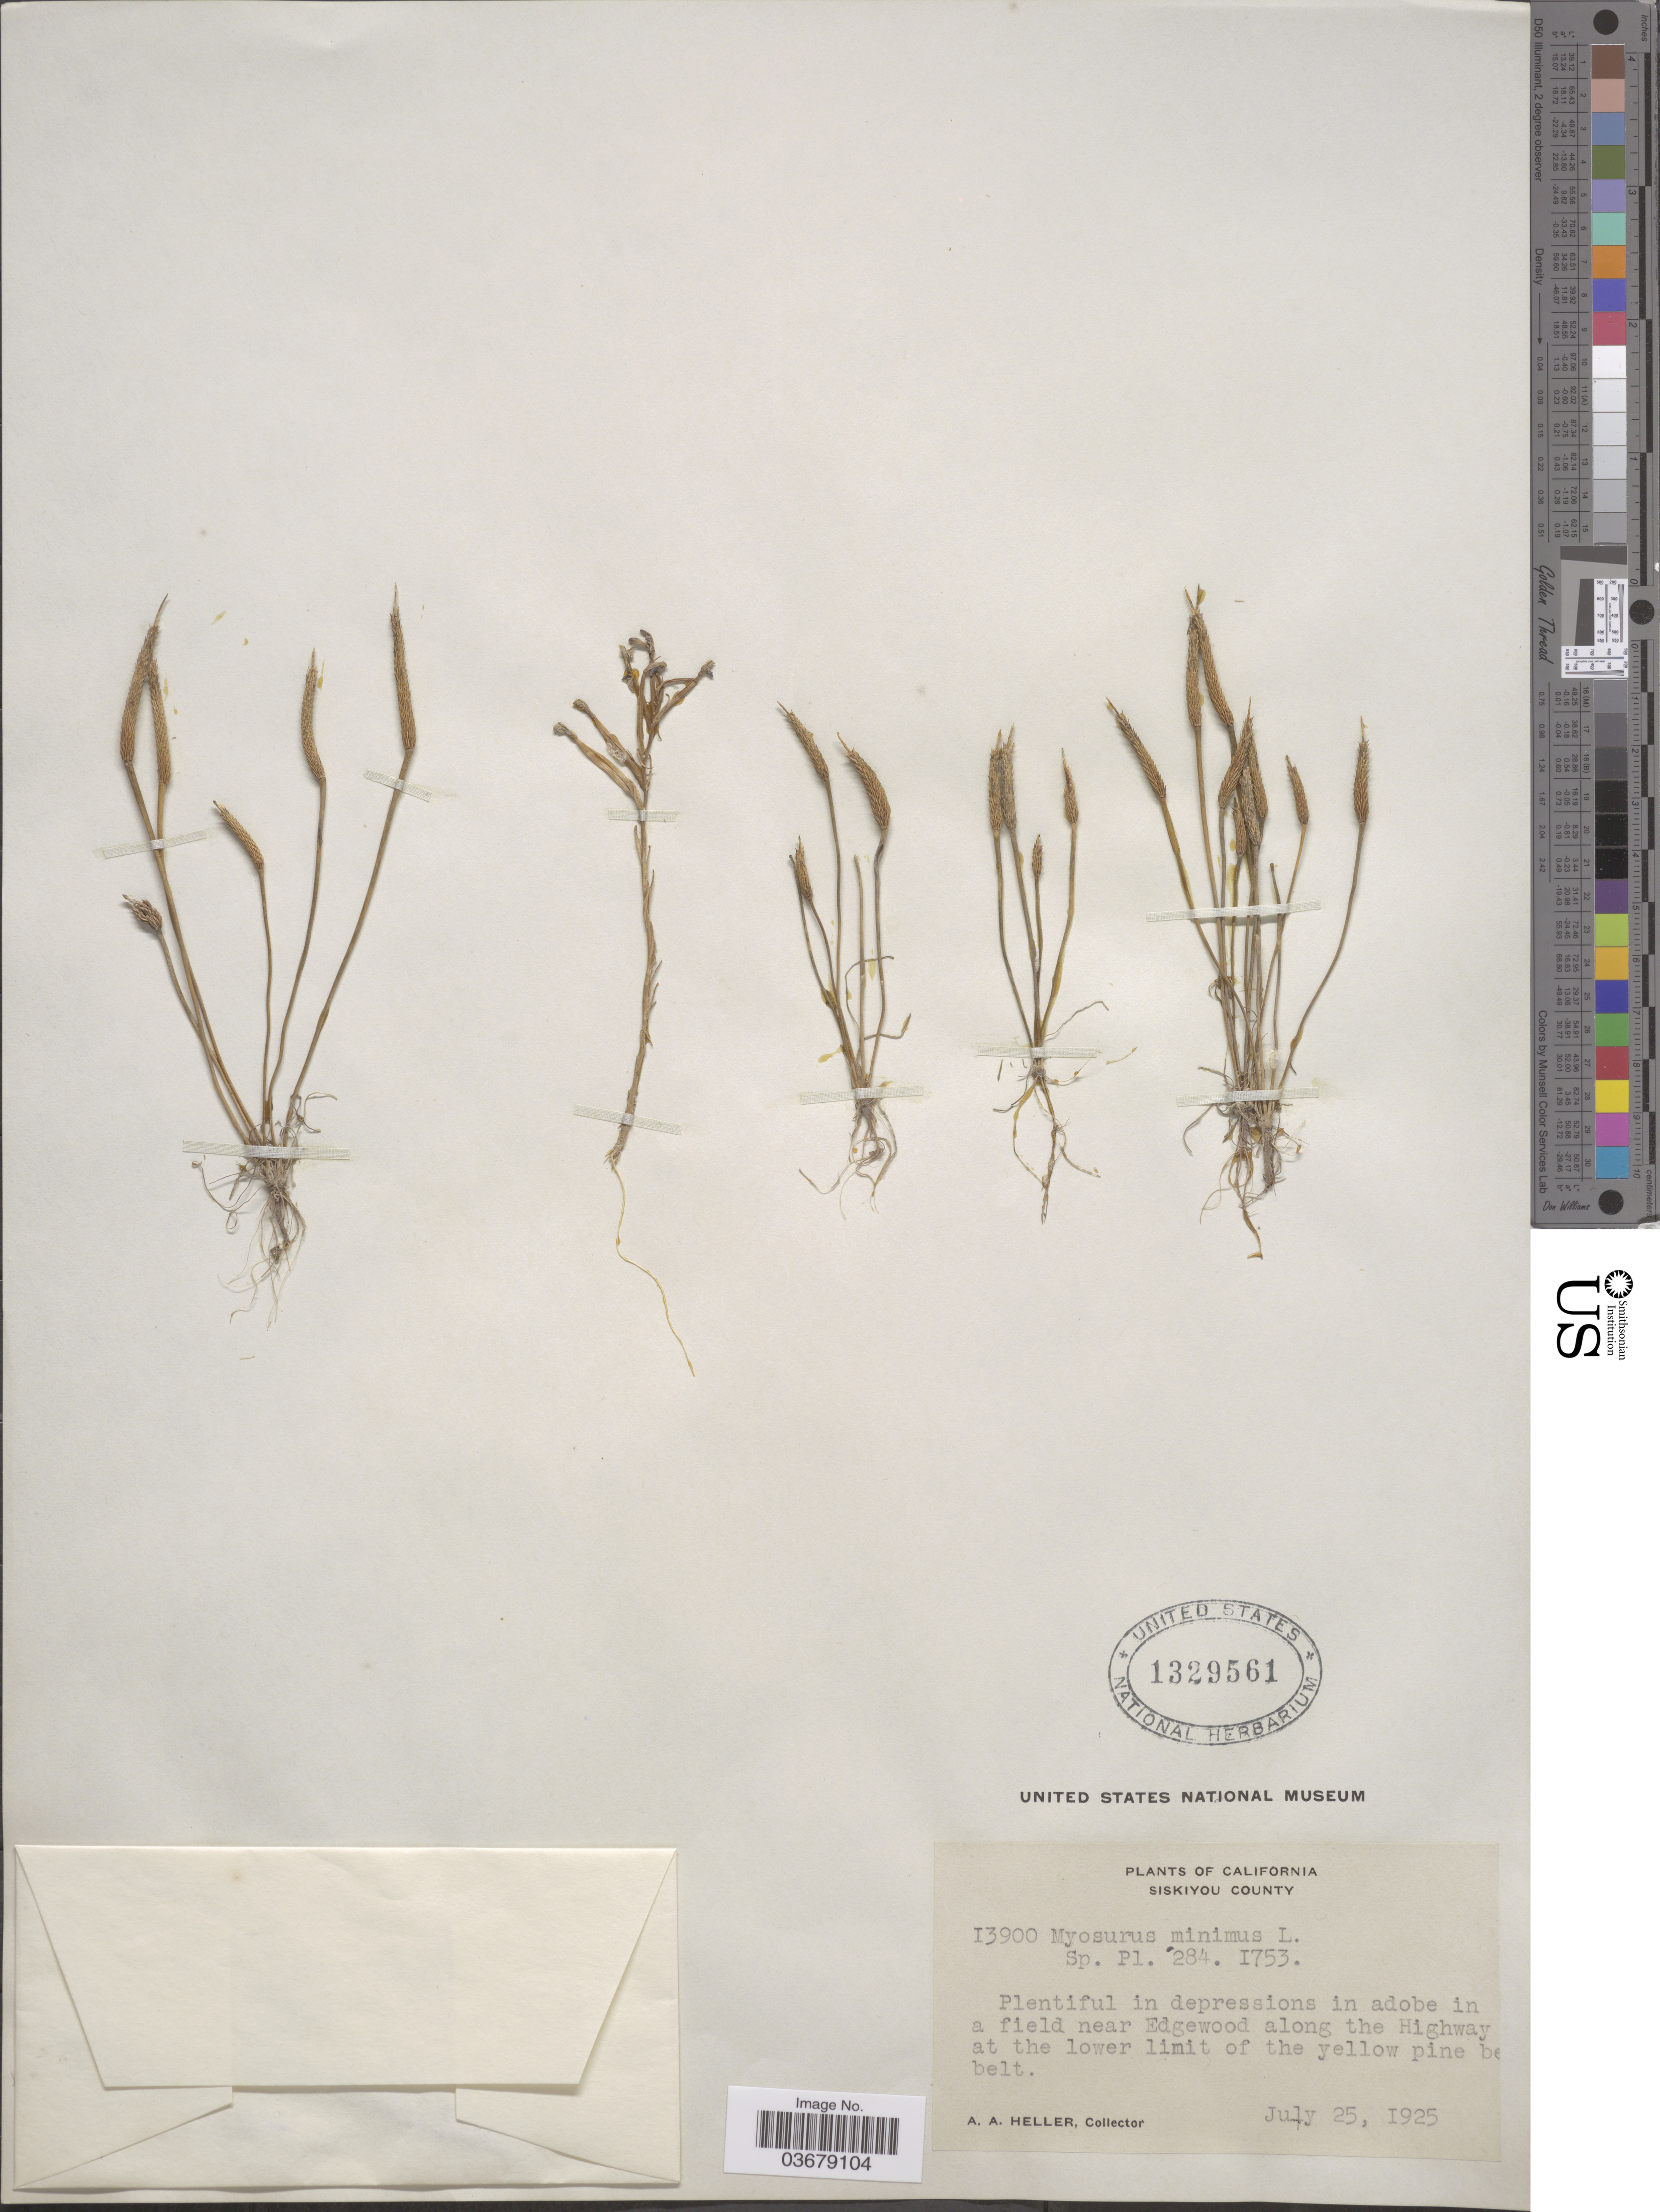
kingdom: Plantae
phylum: Tracheophyta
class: Magnoliopsida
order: Ranunculales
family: Ranunculaceae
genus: Myosurus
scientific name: Myosurus minimus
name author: L.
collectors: A. A. Heller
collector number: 13900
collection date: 1925-07-25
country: United States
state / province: California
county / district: Siskiyou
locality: Siskiyou County. A field near Edgewood along the Highway.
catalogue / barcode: US 1329561